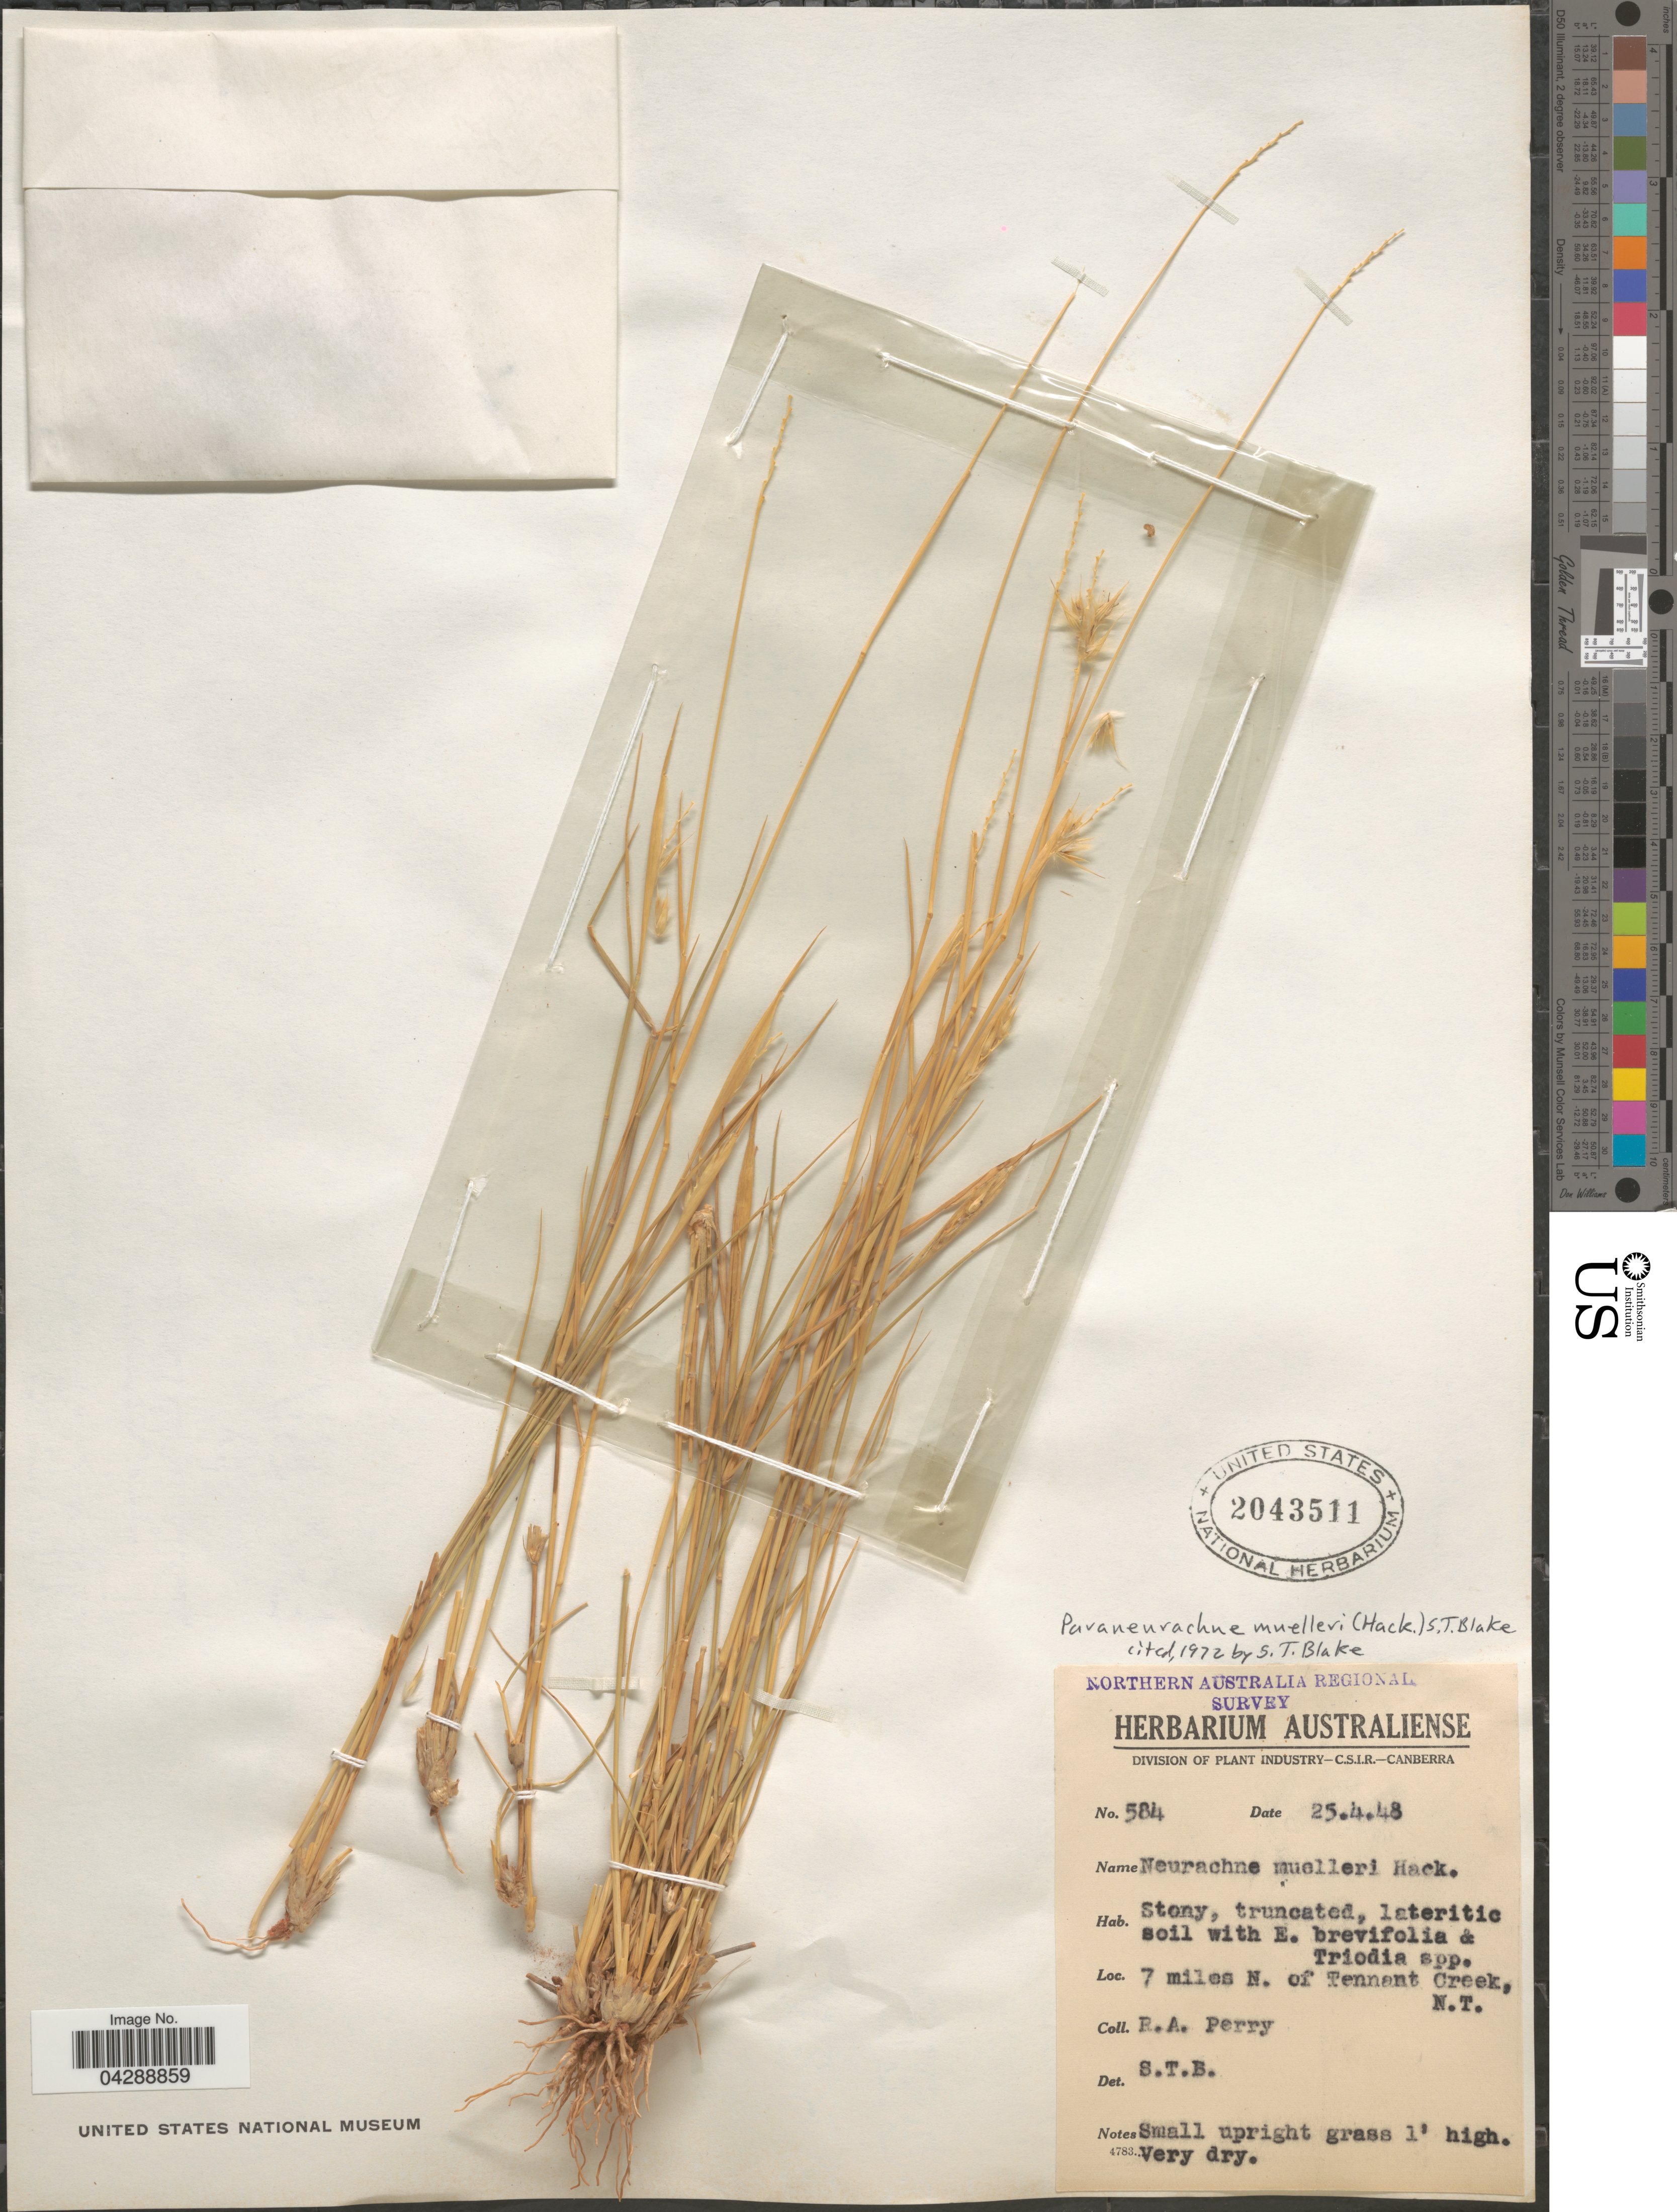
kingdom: Plantae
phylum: Tracheophyta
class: Liliopsida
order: Poales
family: Poaceae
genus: Paraneurachne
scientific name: Paraneurachne muelleri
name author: (Hack.) S.T. Blake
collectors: Perry, R. A.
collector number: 584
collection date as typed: Transcribed d/m/y: 25/4/48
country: Australia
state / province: Northern Territory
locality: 7 miles N. of Tennant Creek.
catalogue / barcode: US 2043511